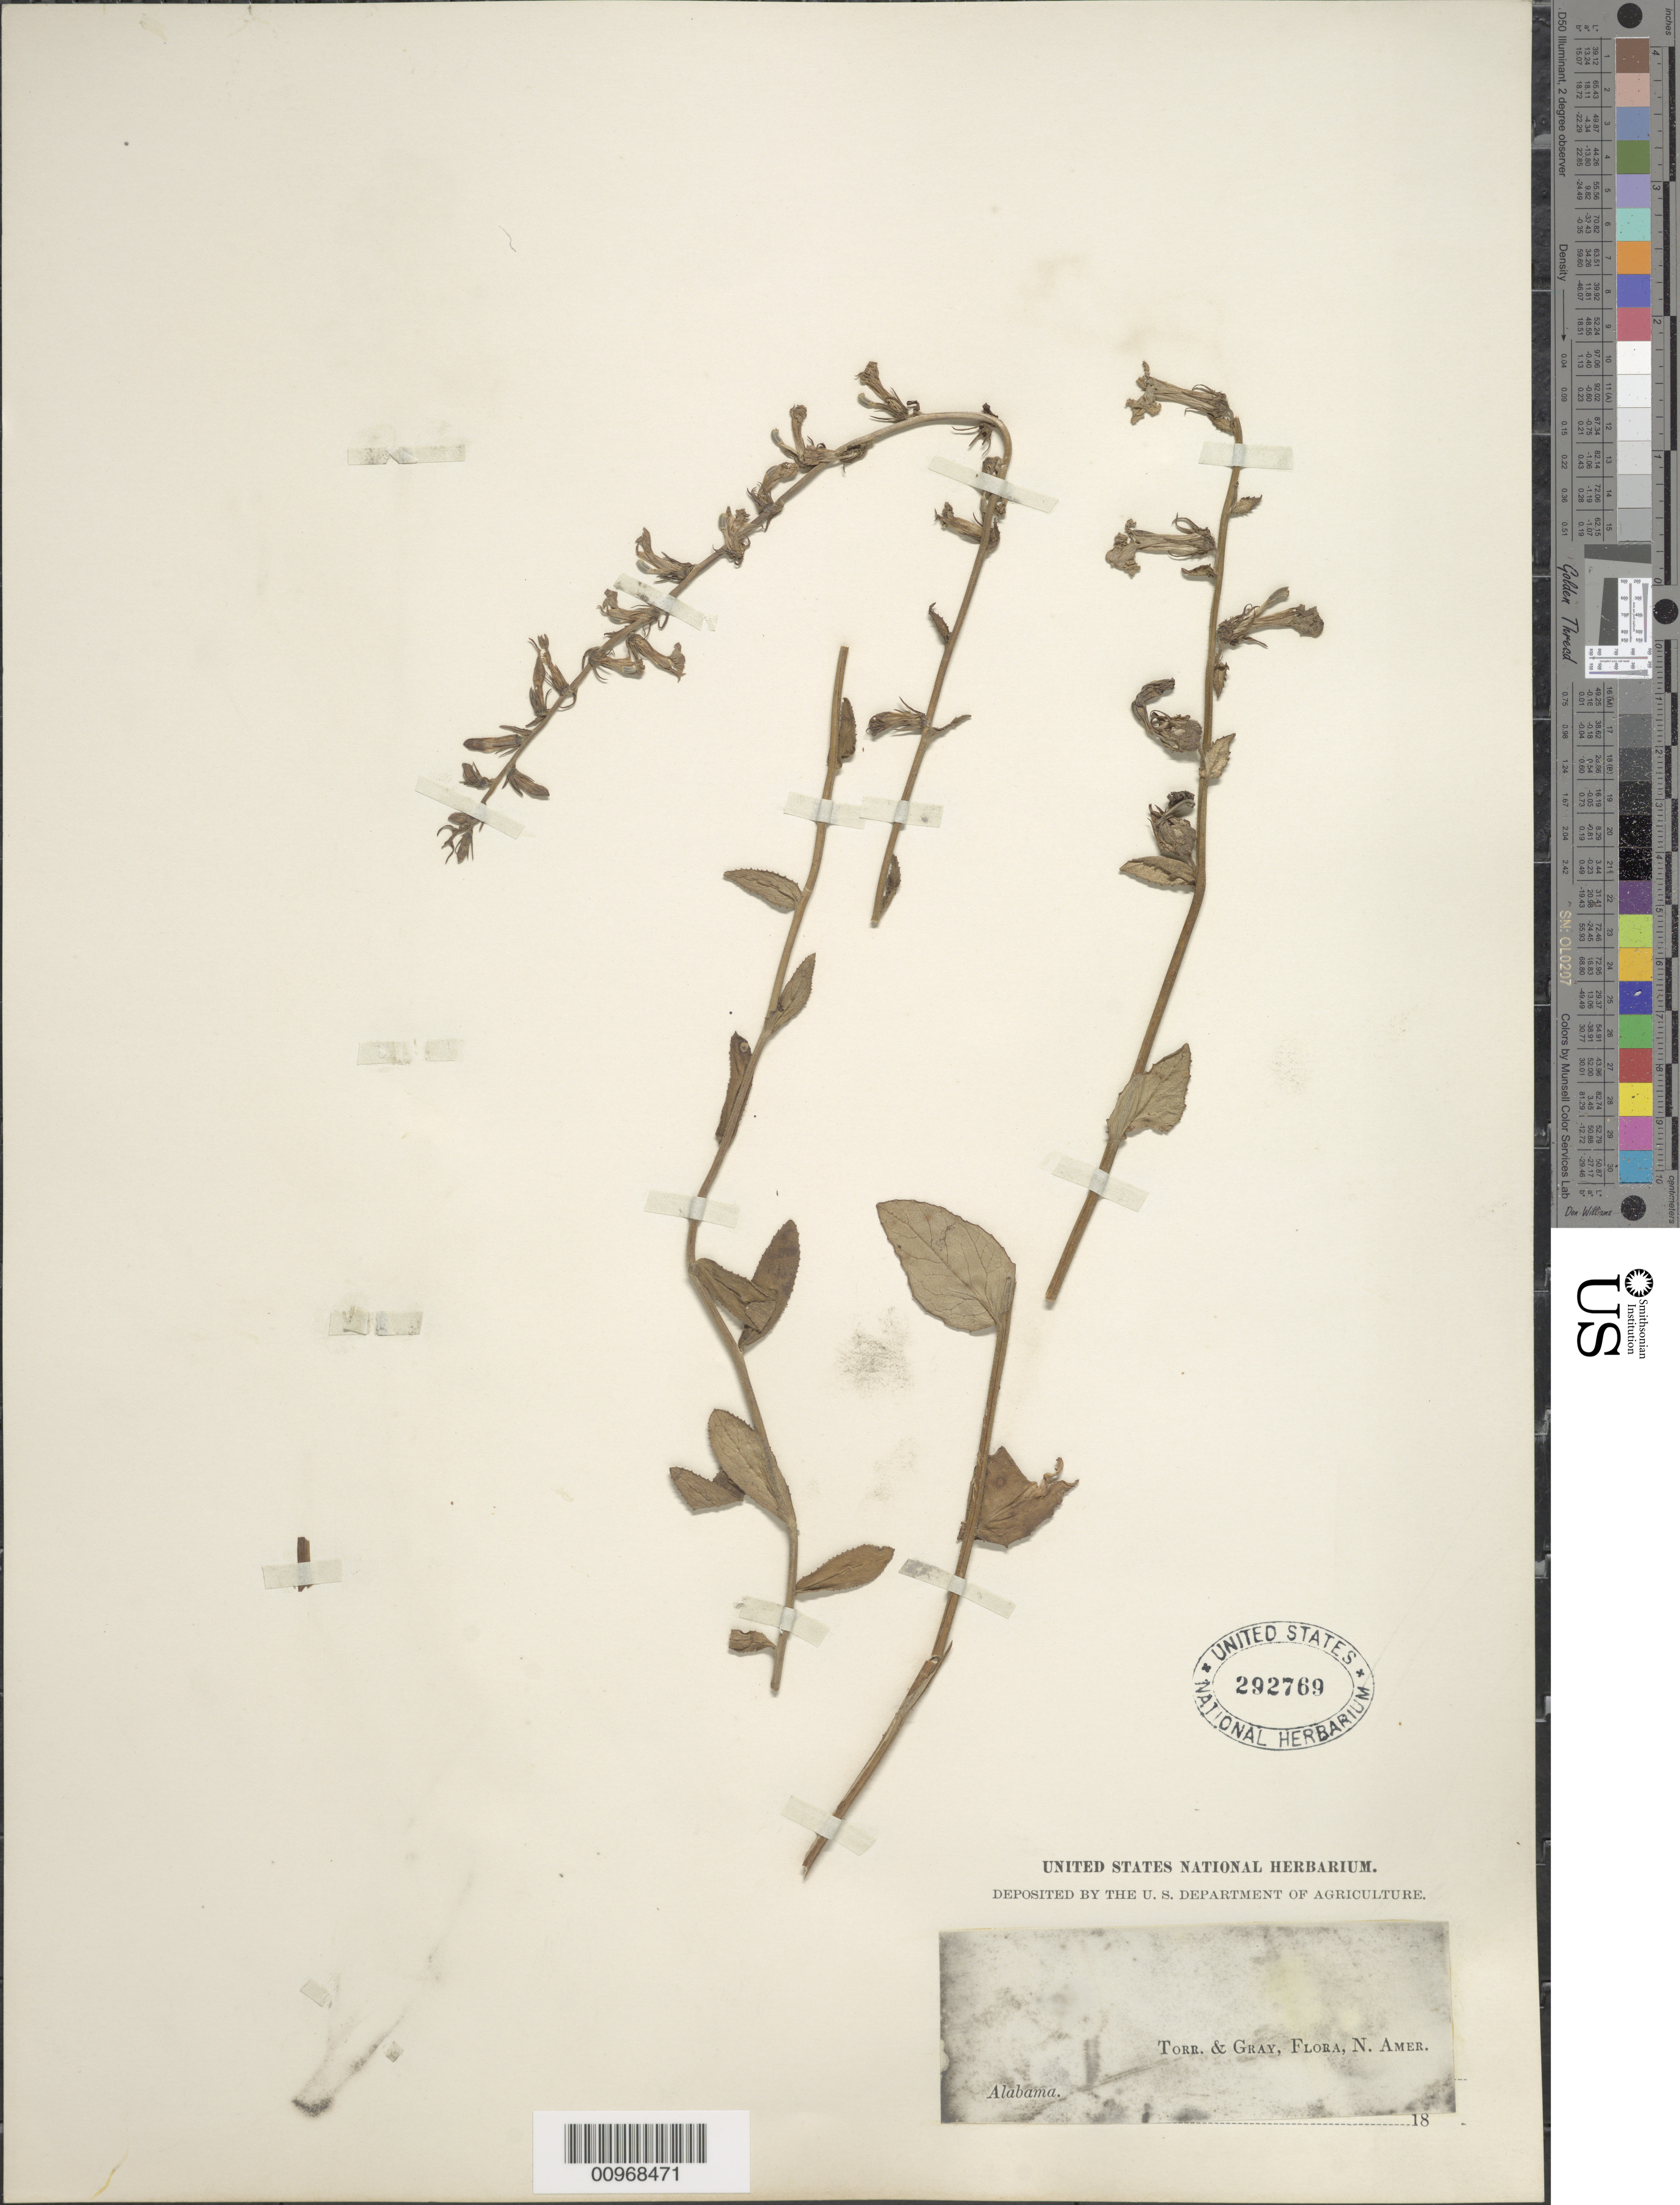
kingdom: Plantae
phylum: Tracheophyta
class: Magnoliopsida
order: Asterales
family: Campanulaceae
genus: Lobelia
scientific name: Lobelia puberula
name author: Michx.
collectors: J. Torrey & A. Gray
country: United States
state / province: Alabama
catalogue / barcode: US 292769